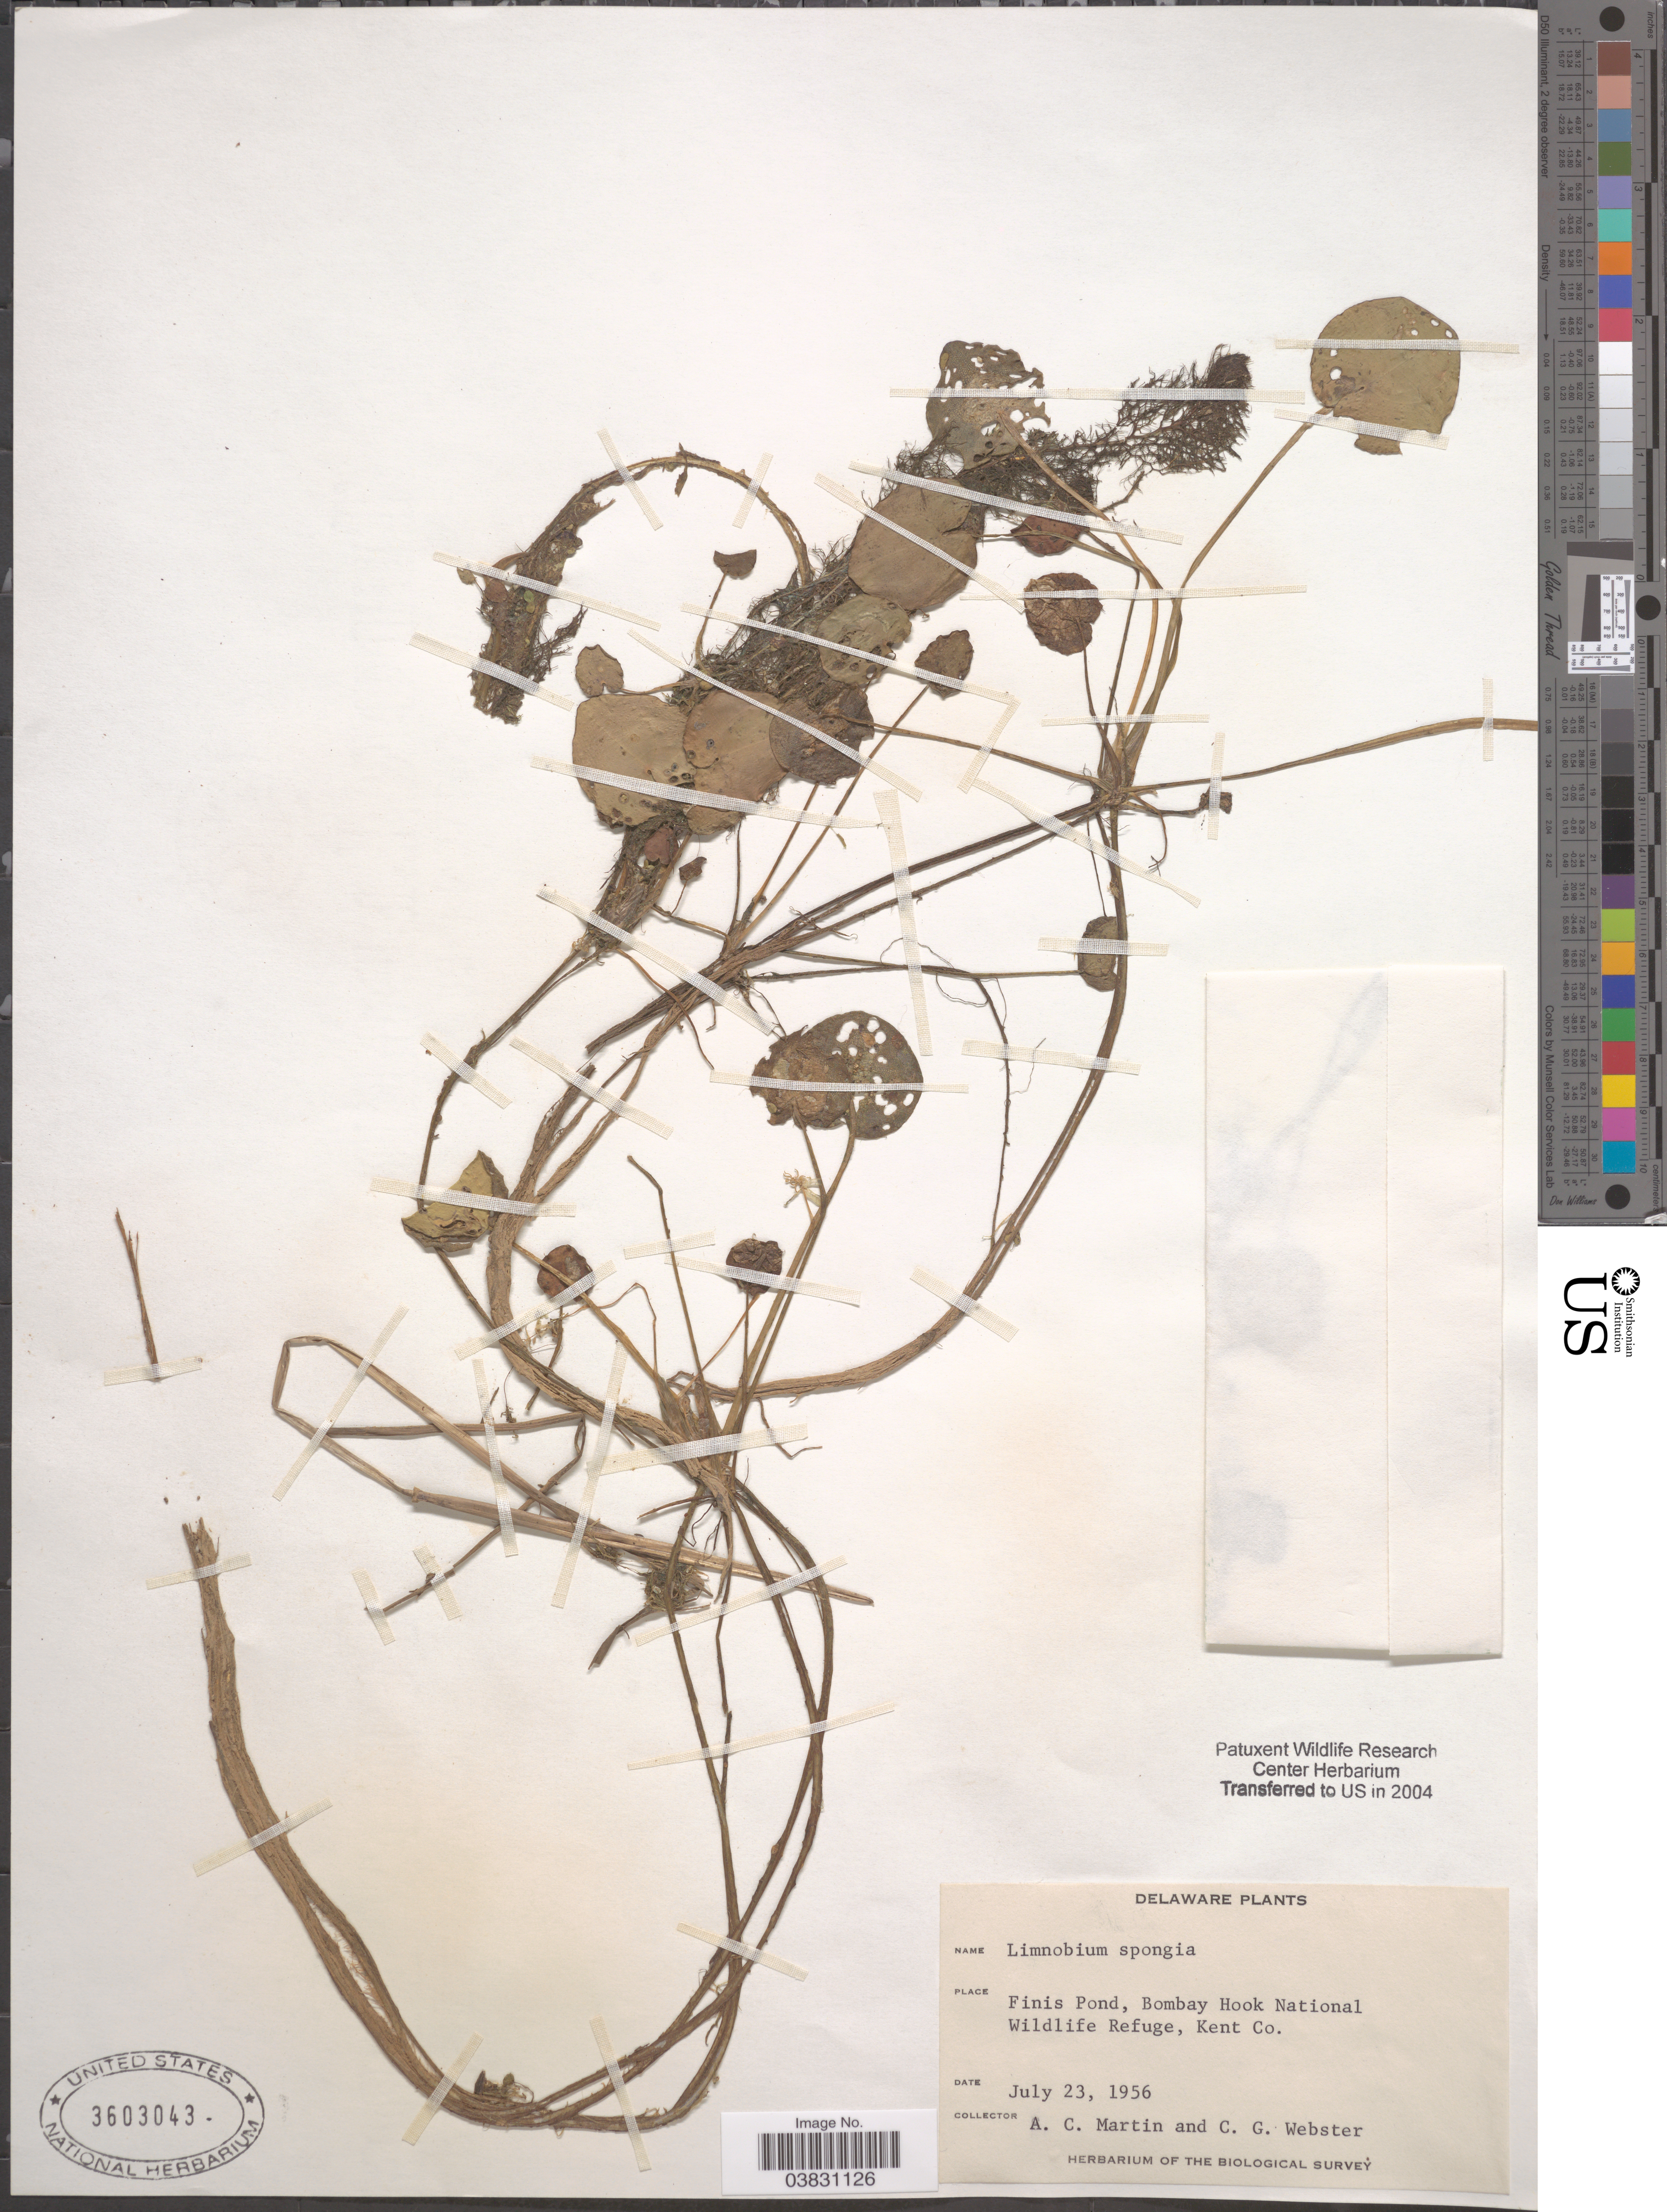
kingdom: Plantae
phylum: Tracheophyta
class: Liliopsida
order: Alismatales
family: Hydrocharitaceae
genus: Limnobium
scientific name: Limnobium spongia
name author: (Bosc) Rich. ex Steud.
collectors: A. C. Martin & C. Webster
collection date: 1956-07-23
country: United States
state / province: Delaware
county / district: Kent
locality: Finis Pond, Bombay Hook National Wildlife Refuge, Kent Co.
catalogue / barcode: US 3603043